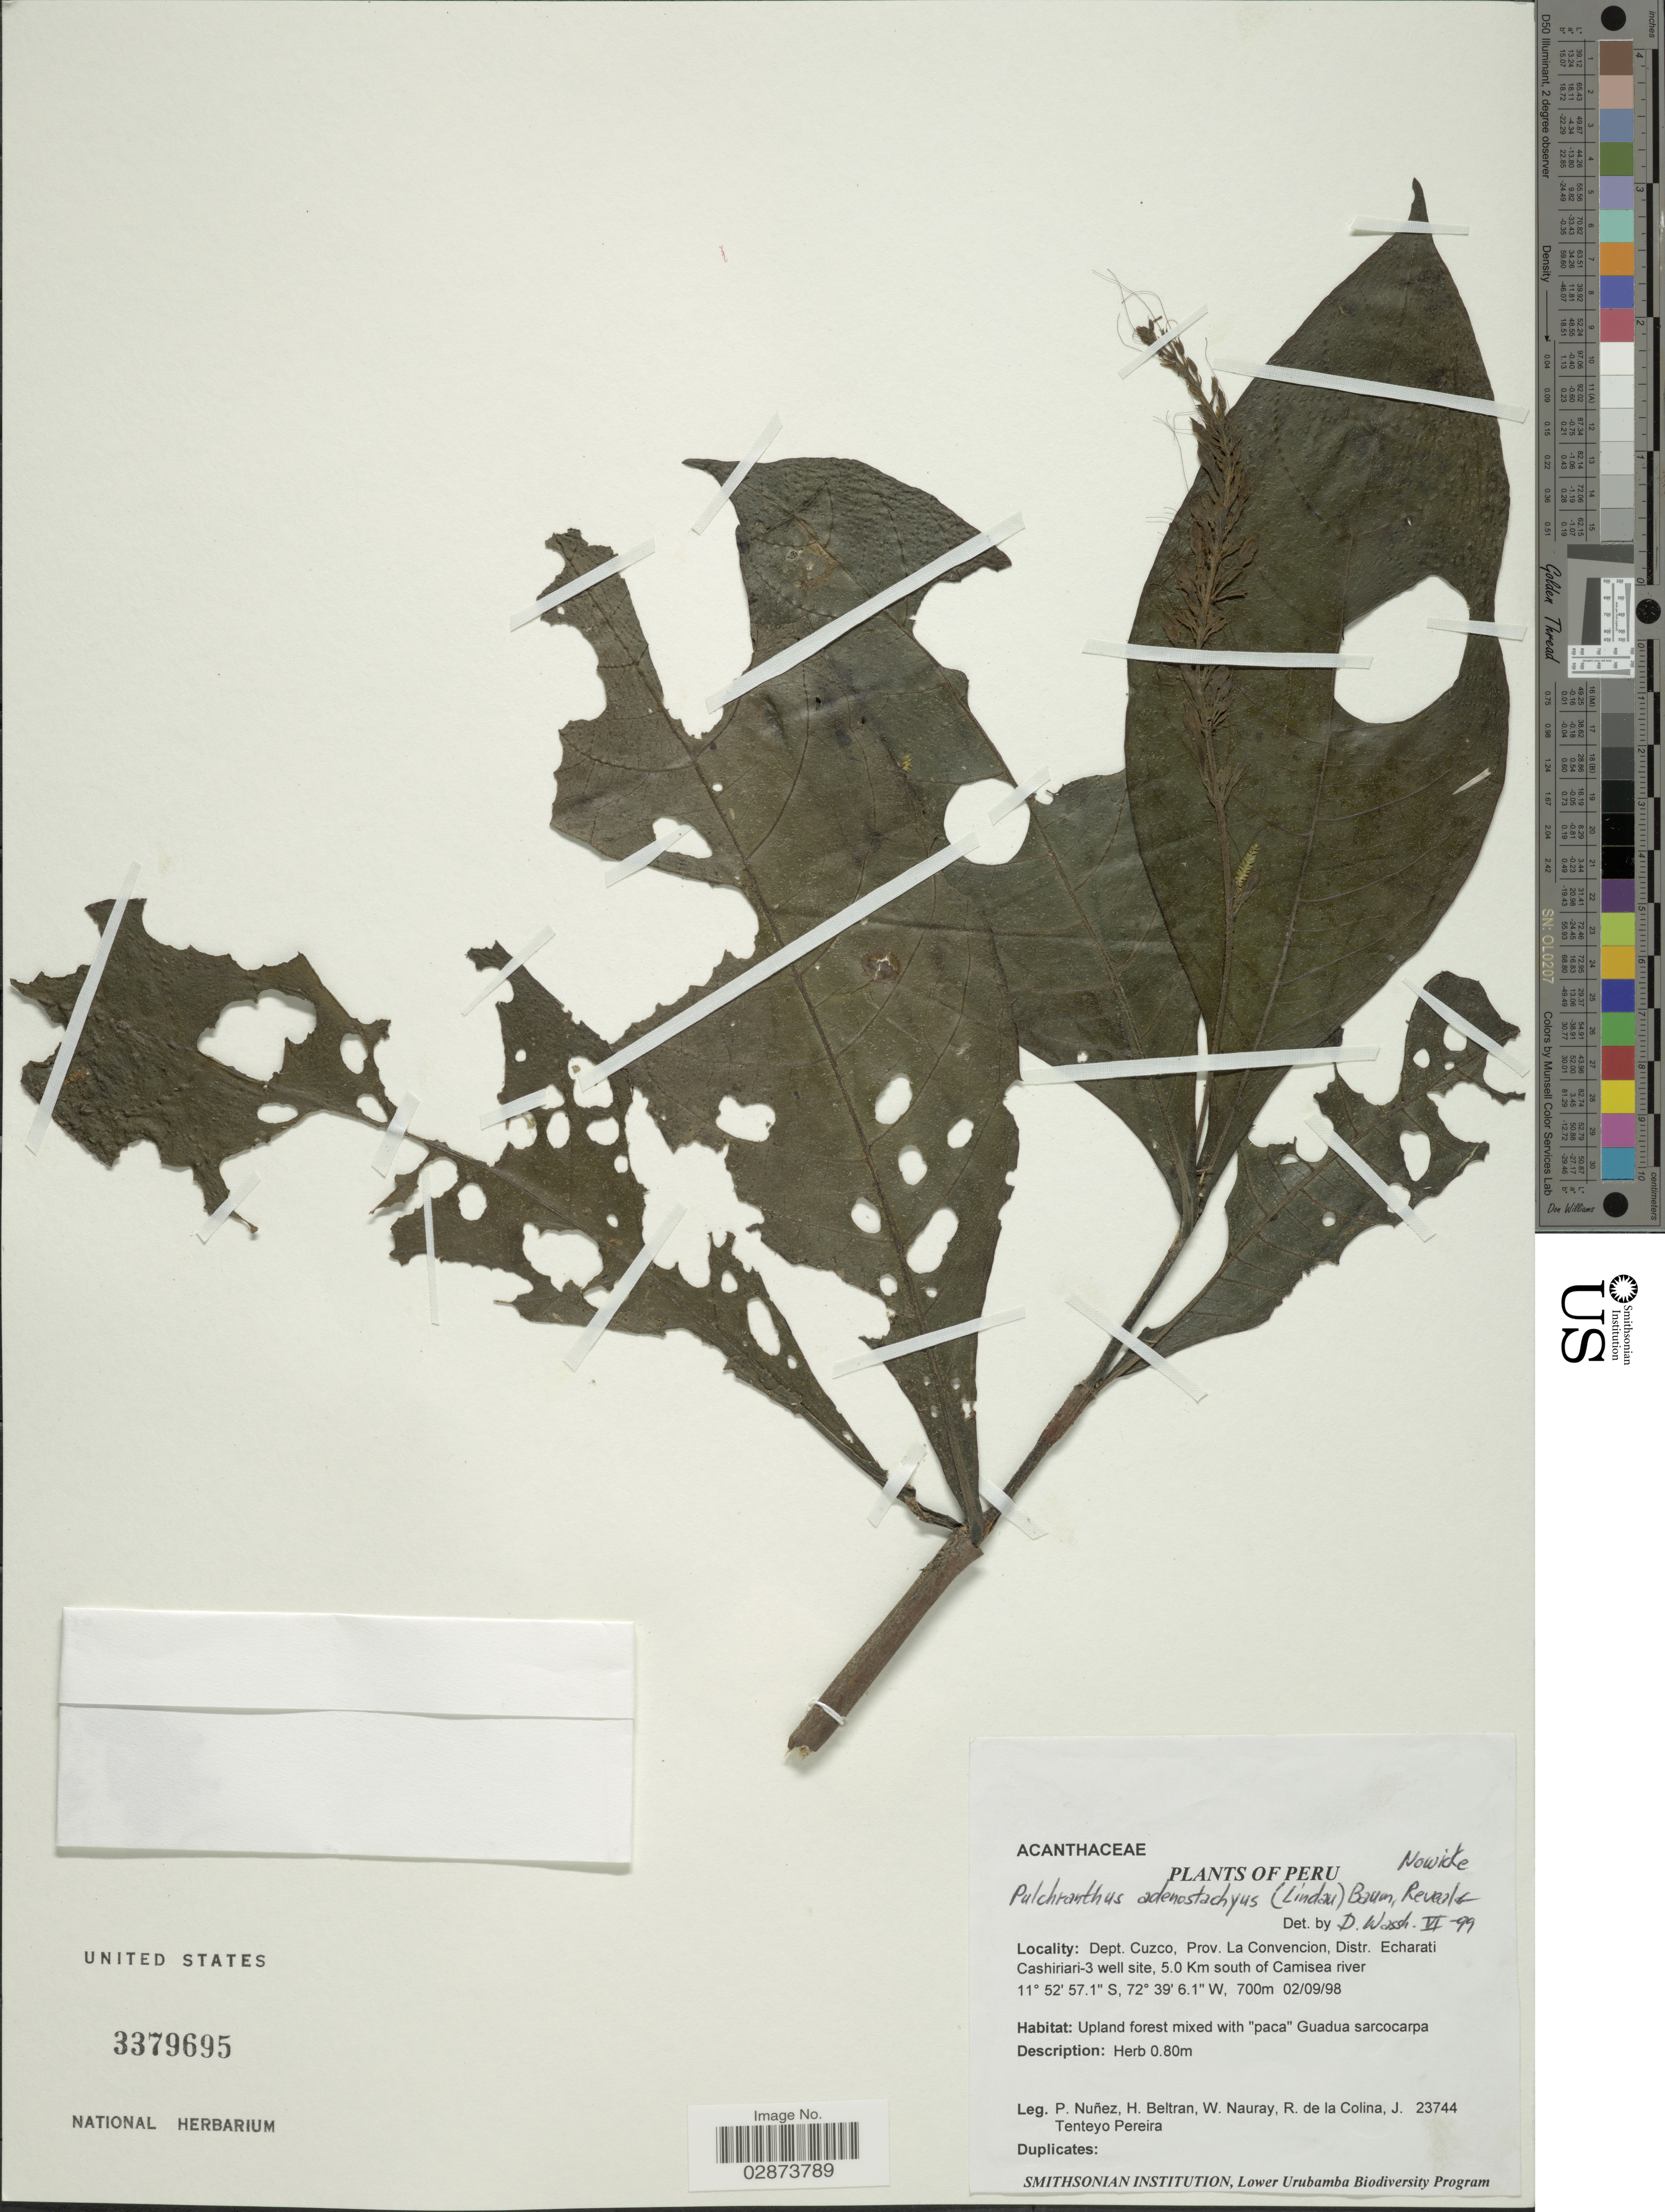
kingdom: Plantae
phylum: Tracheophyta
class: Magnoliopsida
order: Lamiales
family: Acanthaceae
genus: Pulchranthus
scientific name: Pulchranthus adenostachyus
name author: (Lindau) V.M. Baum et al.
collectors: P. Nuñez V., H. Beltran, W. Nauray, R. Colina & et al.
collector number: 23744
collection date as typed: Transcribed d/m/y: 2/9/98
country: Peru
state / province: Cusco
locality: Dept. Cuzco, Prov. La Convencion, Distr. Echarati Cashiriari-3 well site, 5.0 Km south of Camisea river.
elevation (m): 700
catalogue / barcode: US 3379695